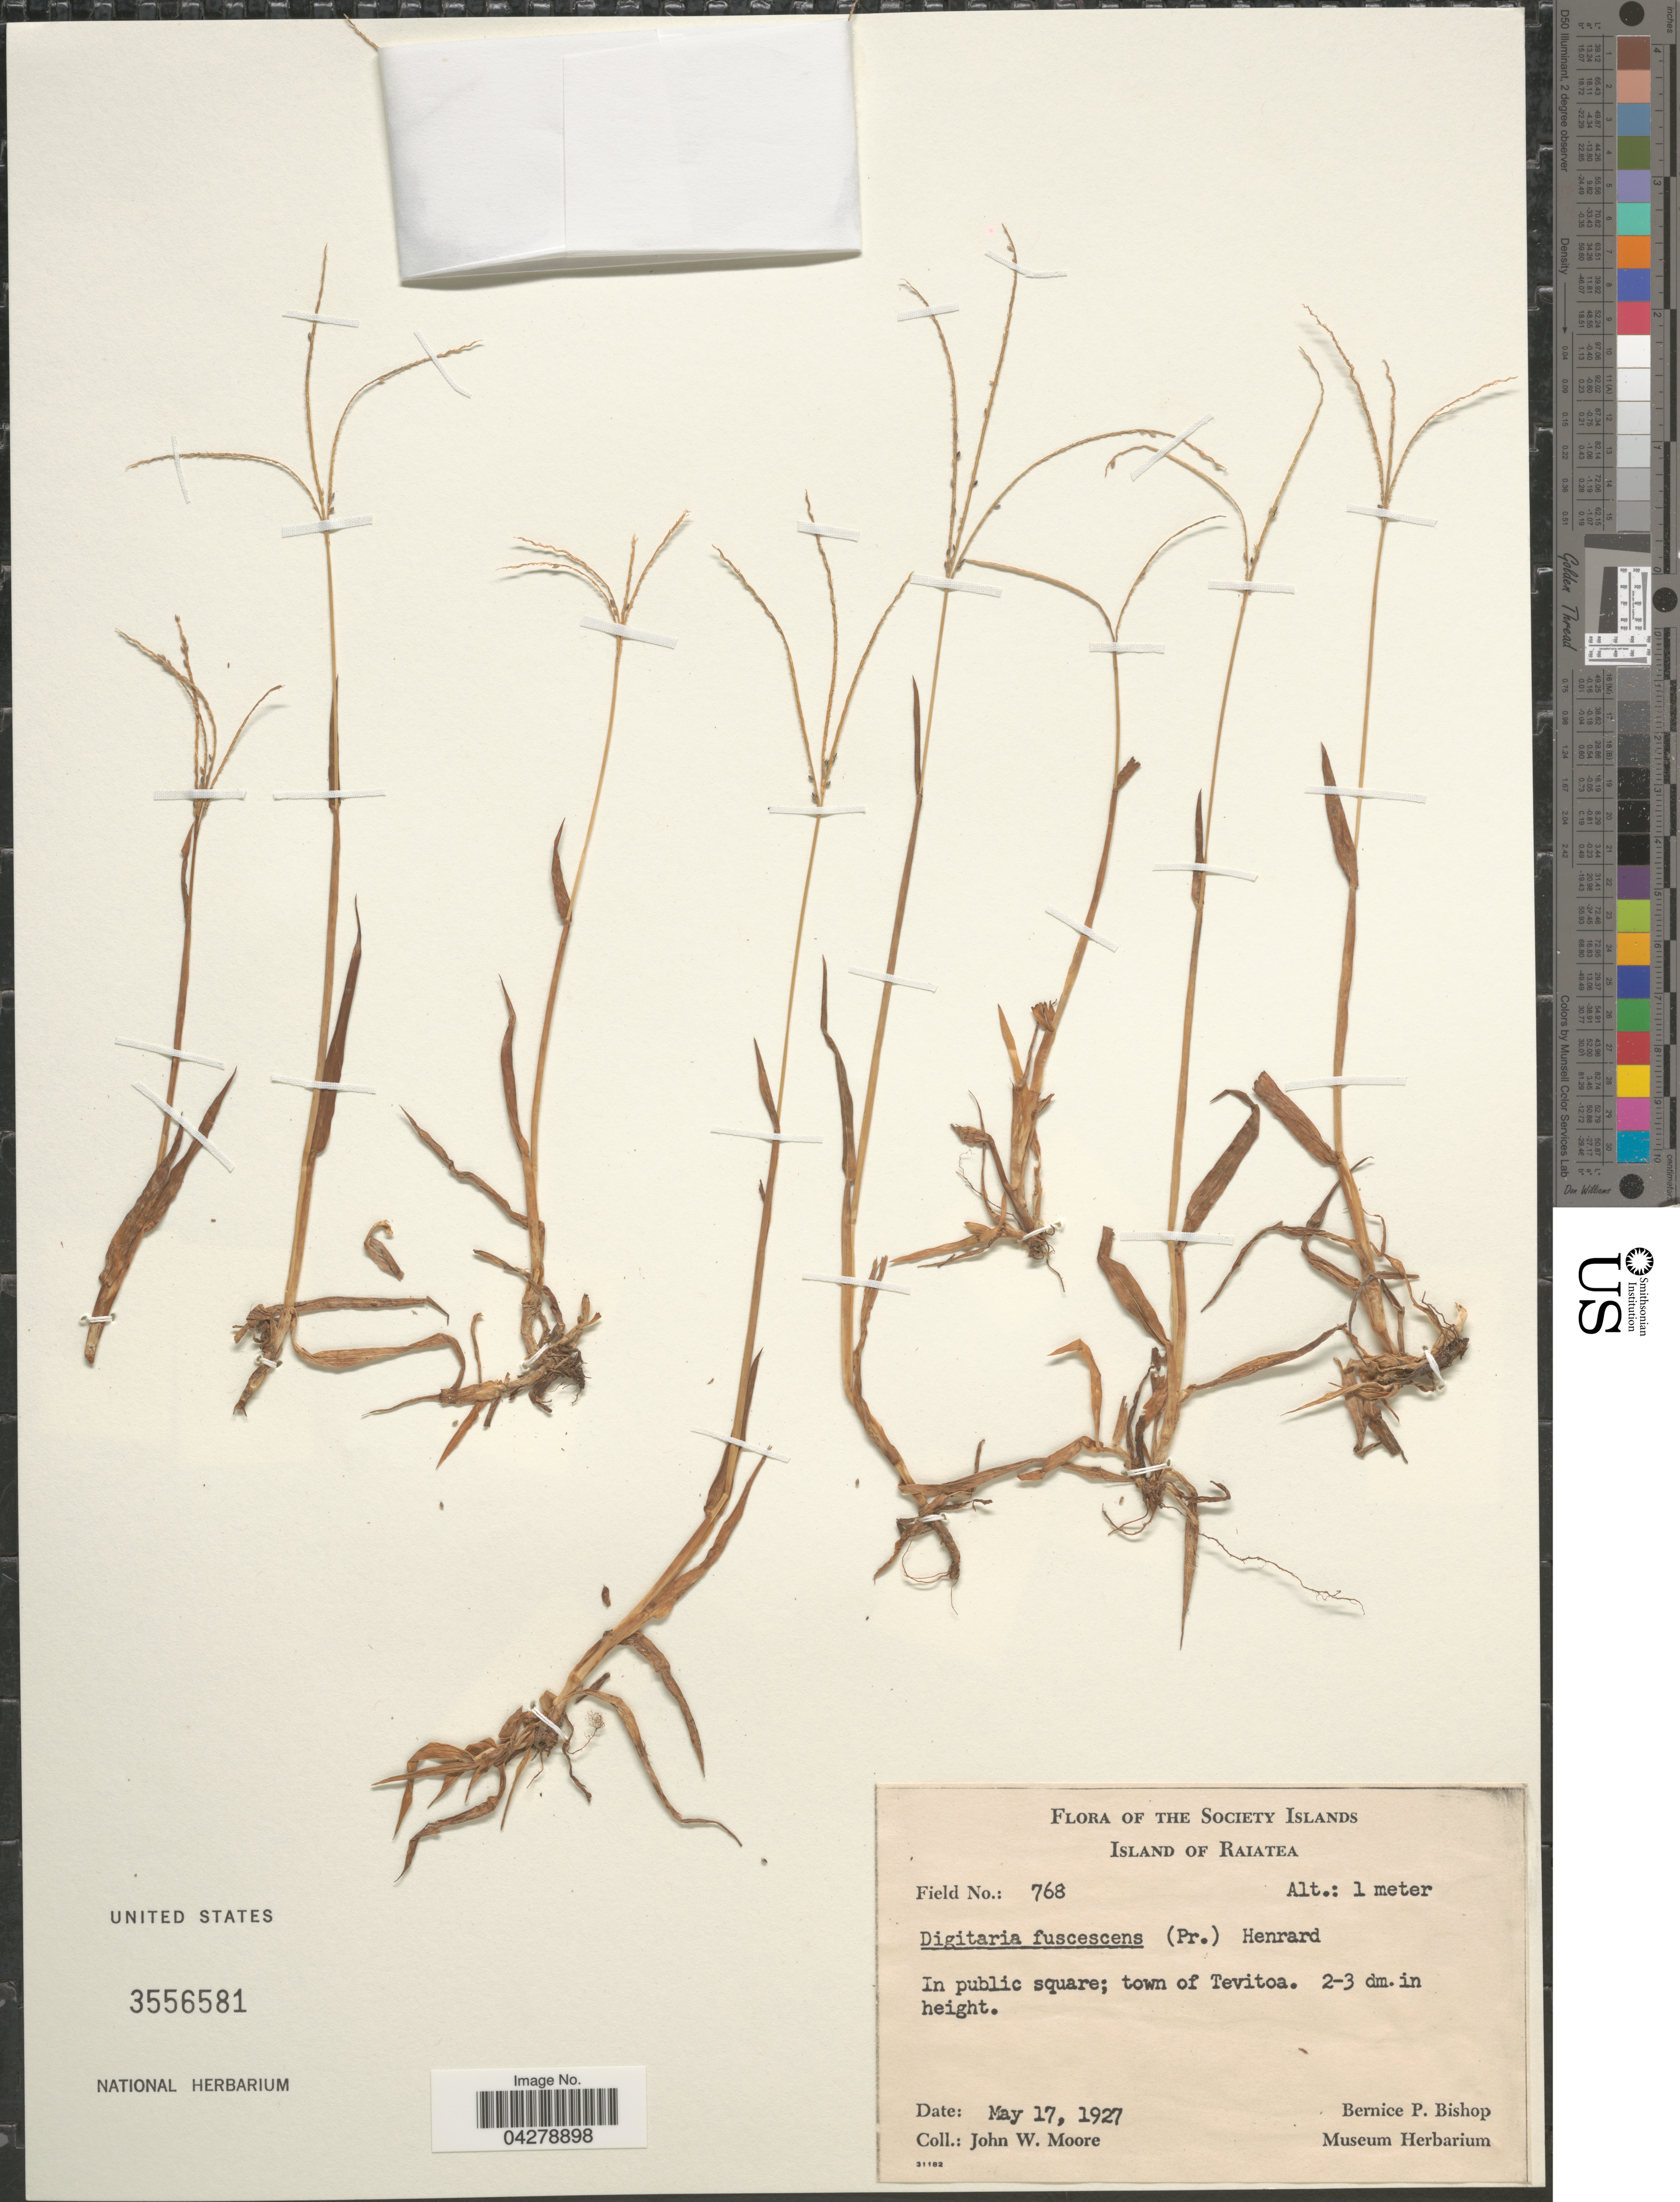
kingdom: Plantae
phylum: Tracheophyta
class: Liliopsida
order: Poales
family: Poaceae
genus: Digitaria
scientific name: Digitaria fuscescens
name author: (J. Presl) Henr.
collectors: J. W. Moore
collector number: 768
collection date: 1927-05-17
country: French Polynesia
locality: Society Islands. Island of Raiatea. In public square; town of Tevitoa.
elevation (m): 1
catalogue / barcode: US 3556581